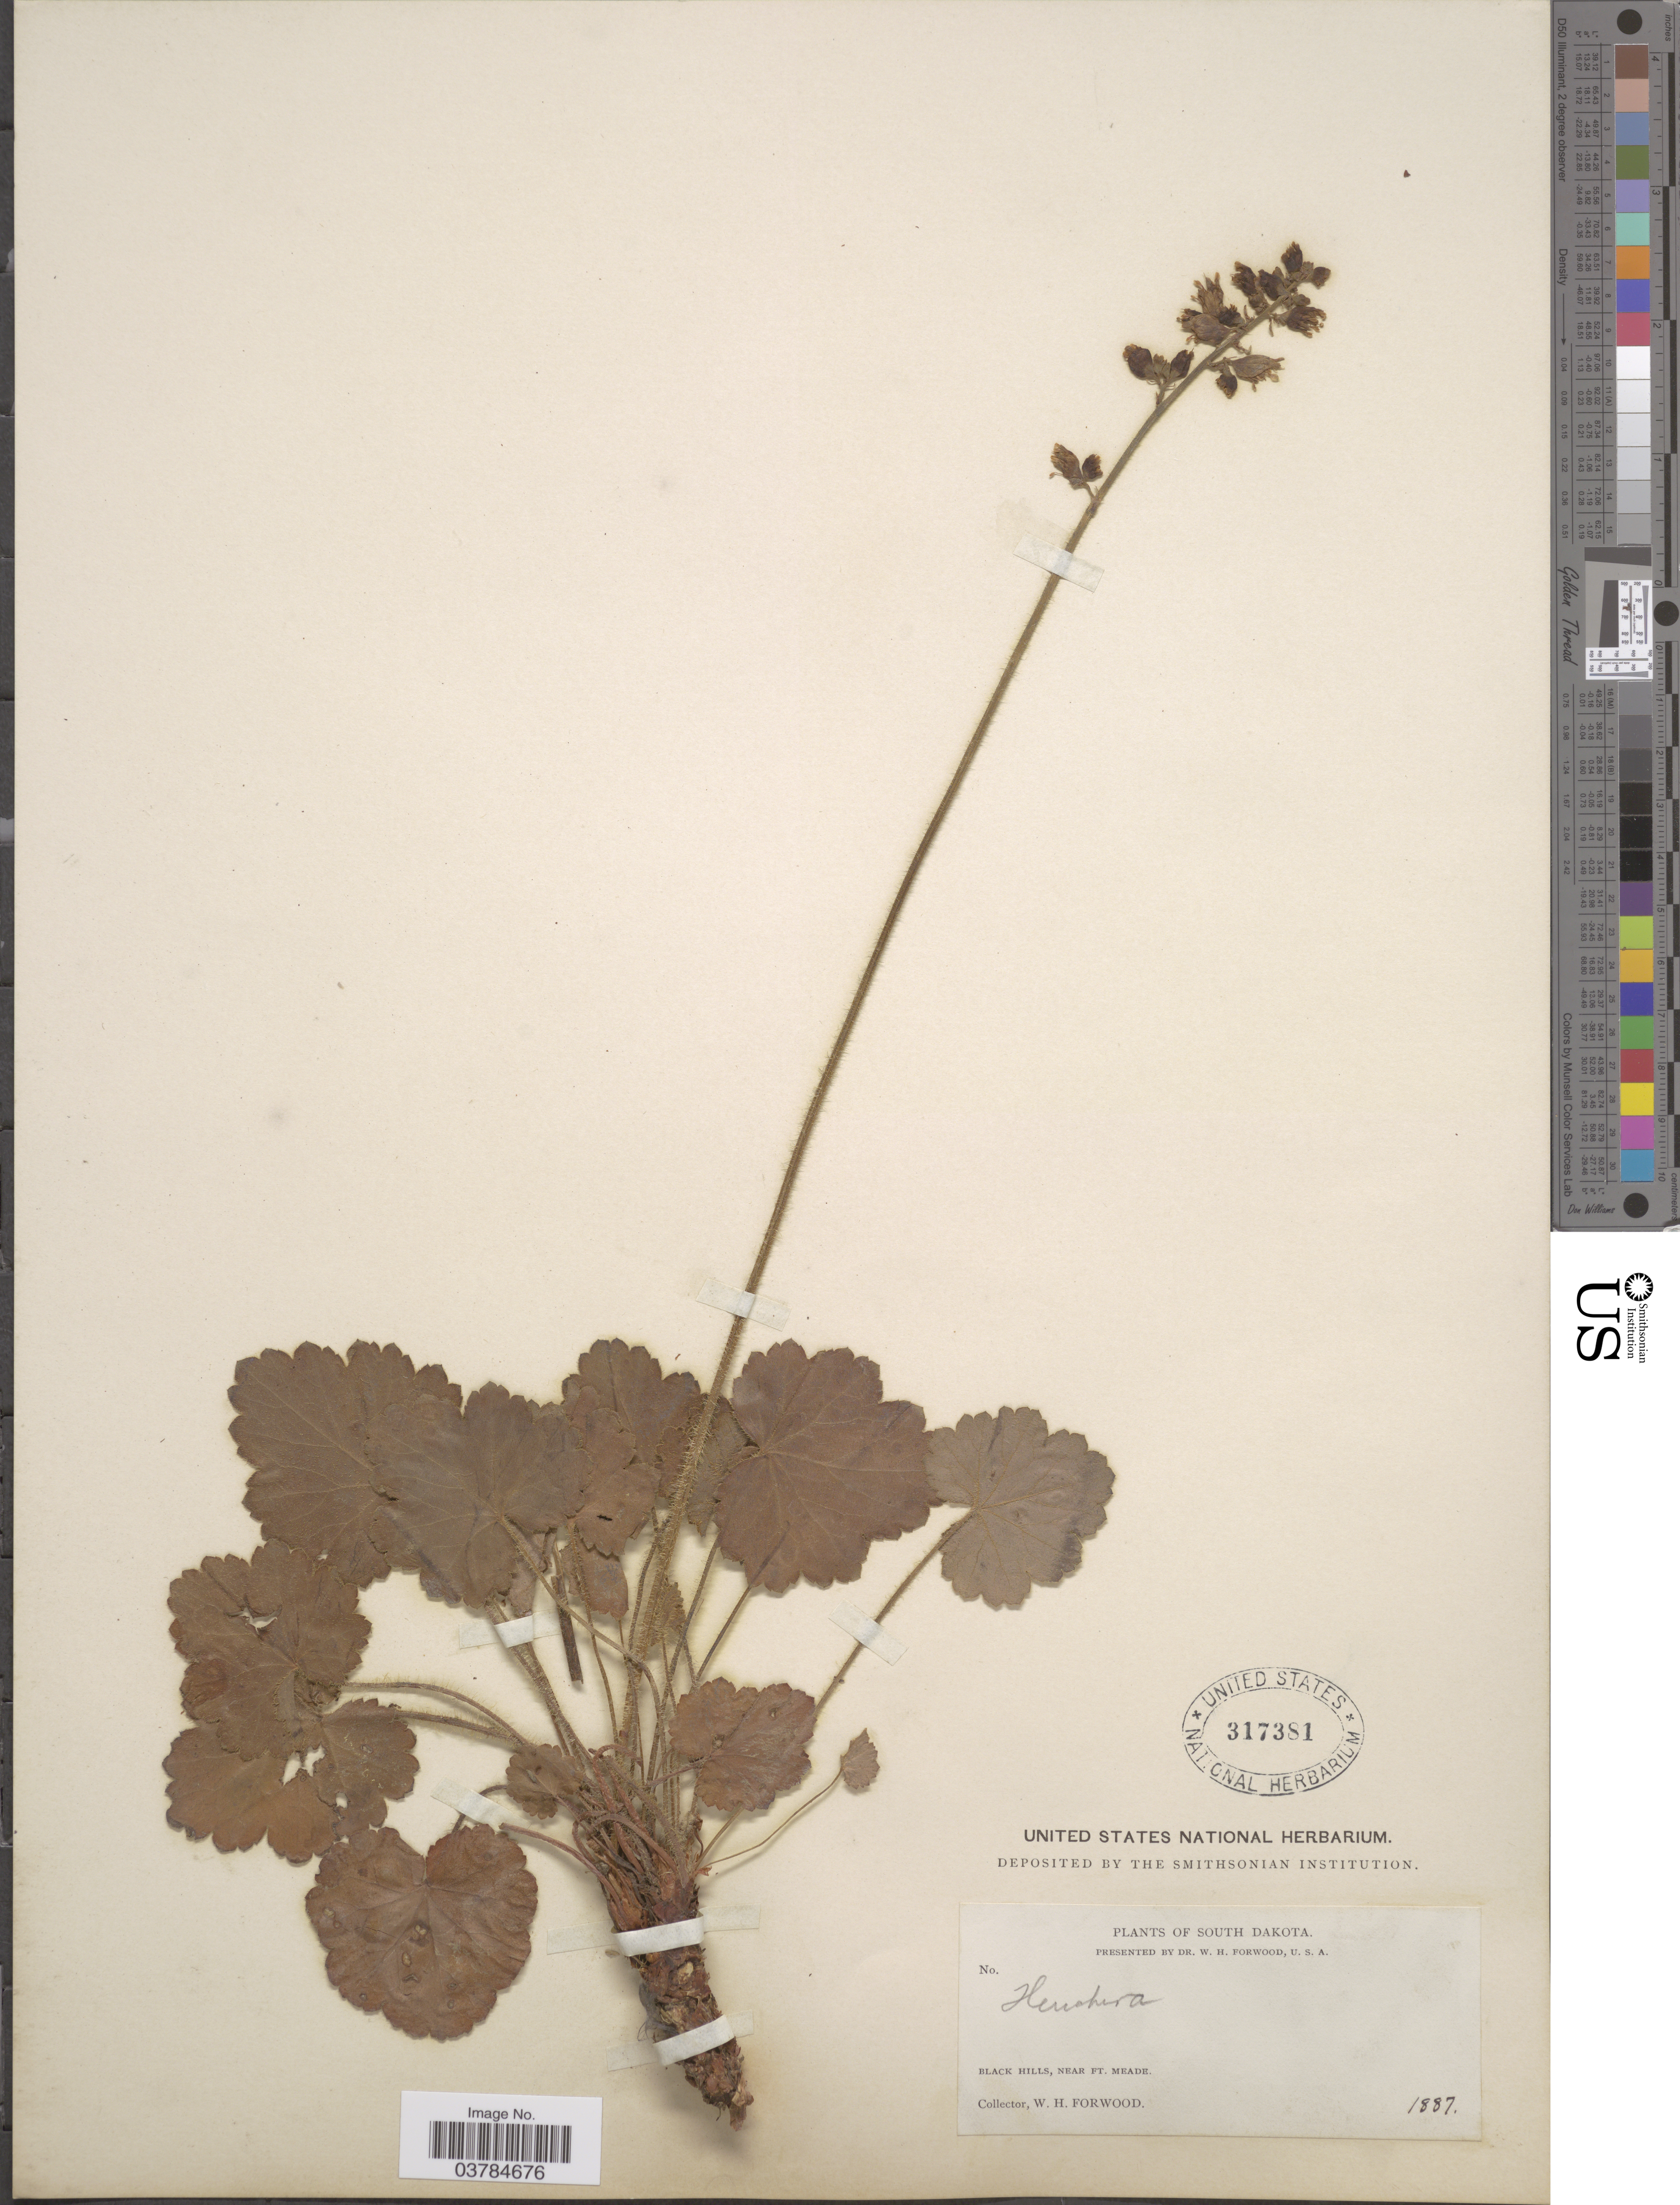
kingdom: Plantae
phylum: Tracheophyta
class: Magnoliopsida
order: Saxifragales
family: Saxifragaceae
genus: Heuchera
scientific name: Heuchera hispida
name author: Pursh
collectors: W. Forwood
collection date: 1887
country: United States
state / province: South Dakota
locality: Black Hills, near Ft. Meade.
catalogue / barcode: US 317381